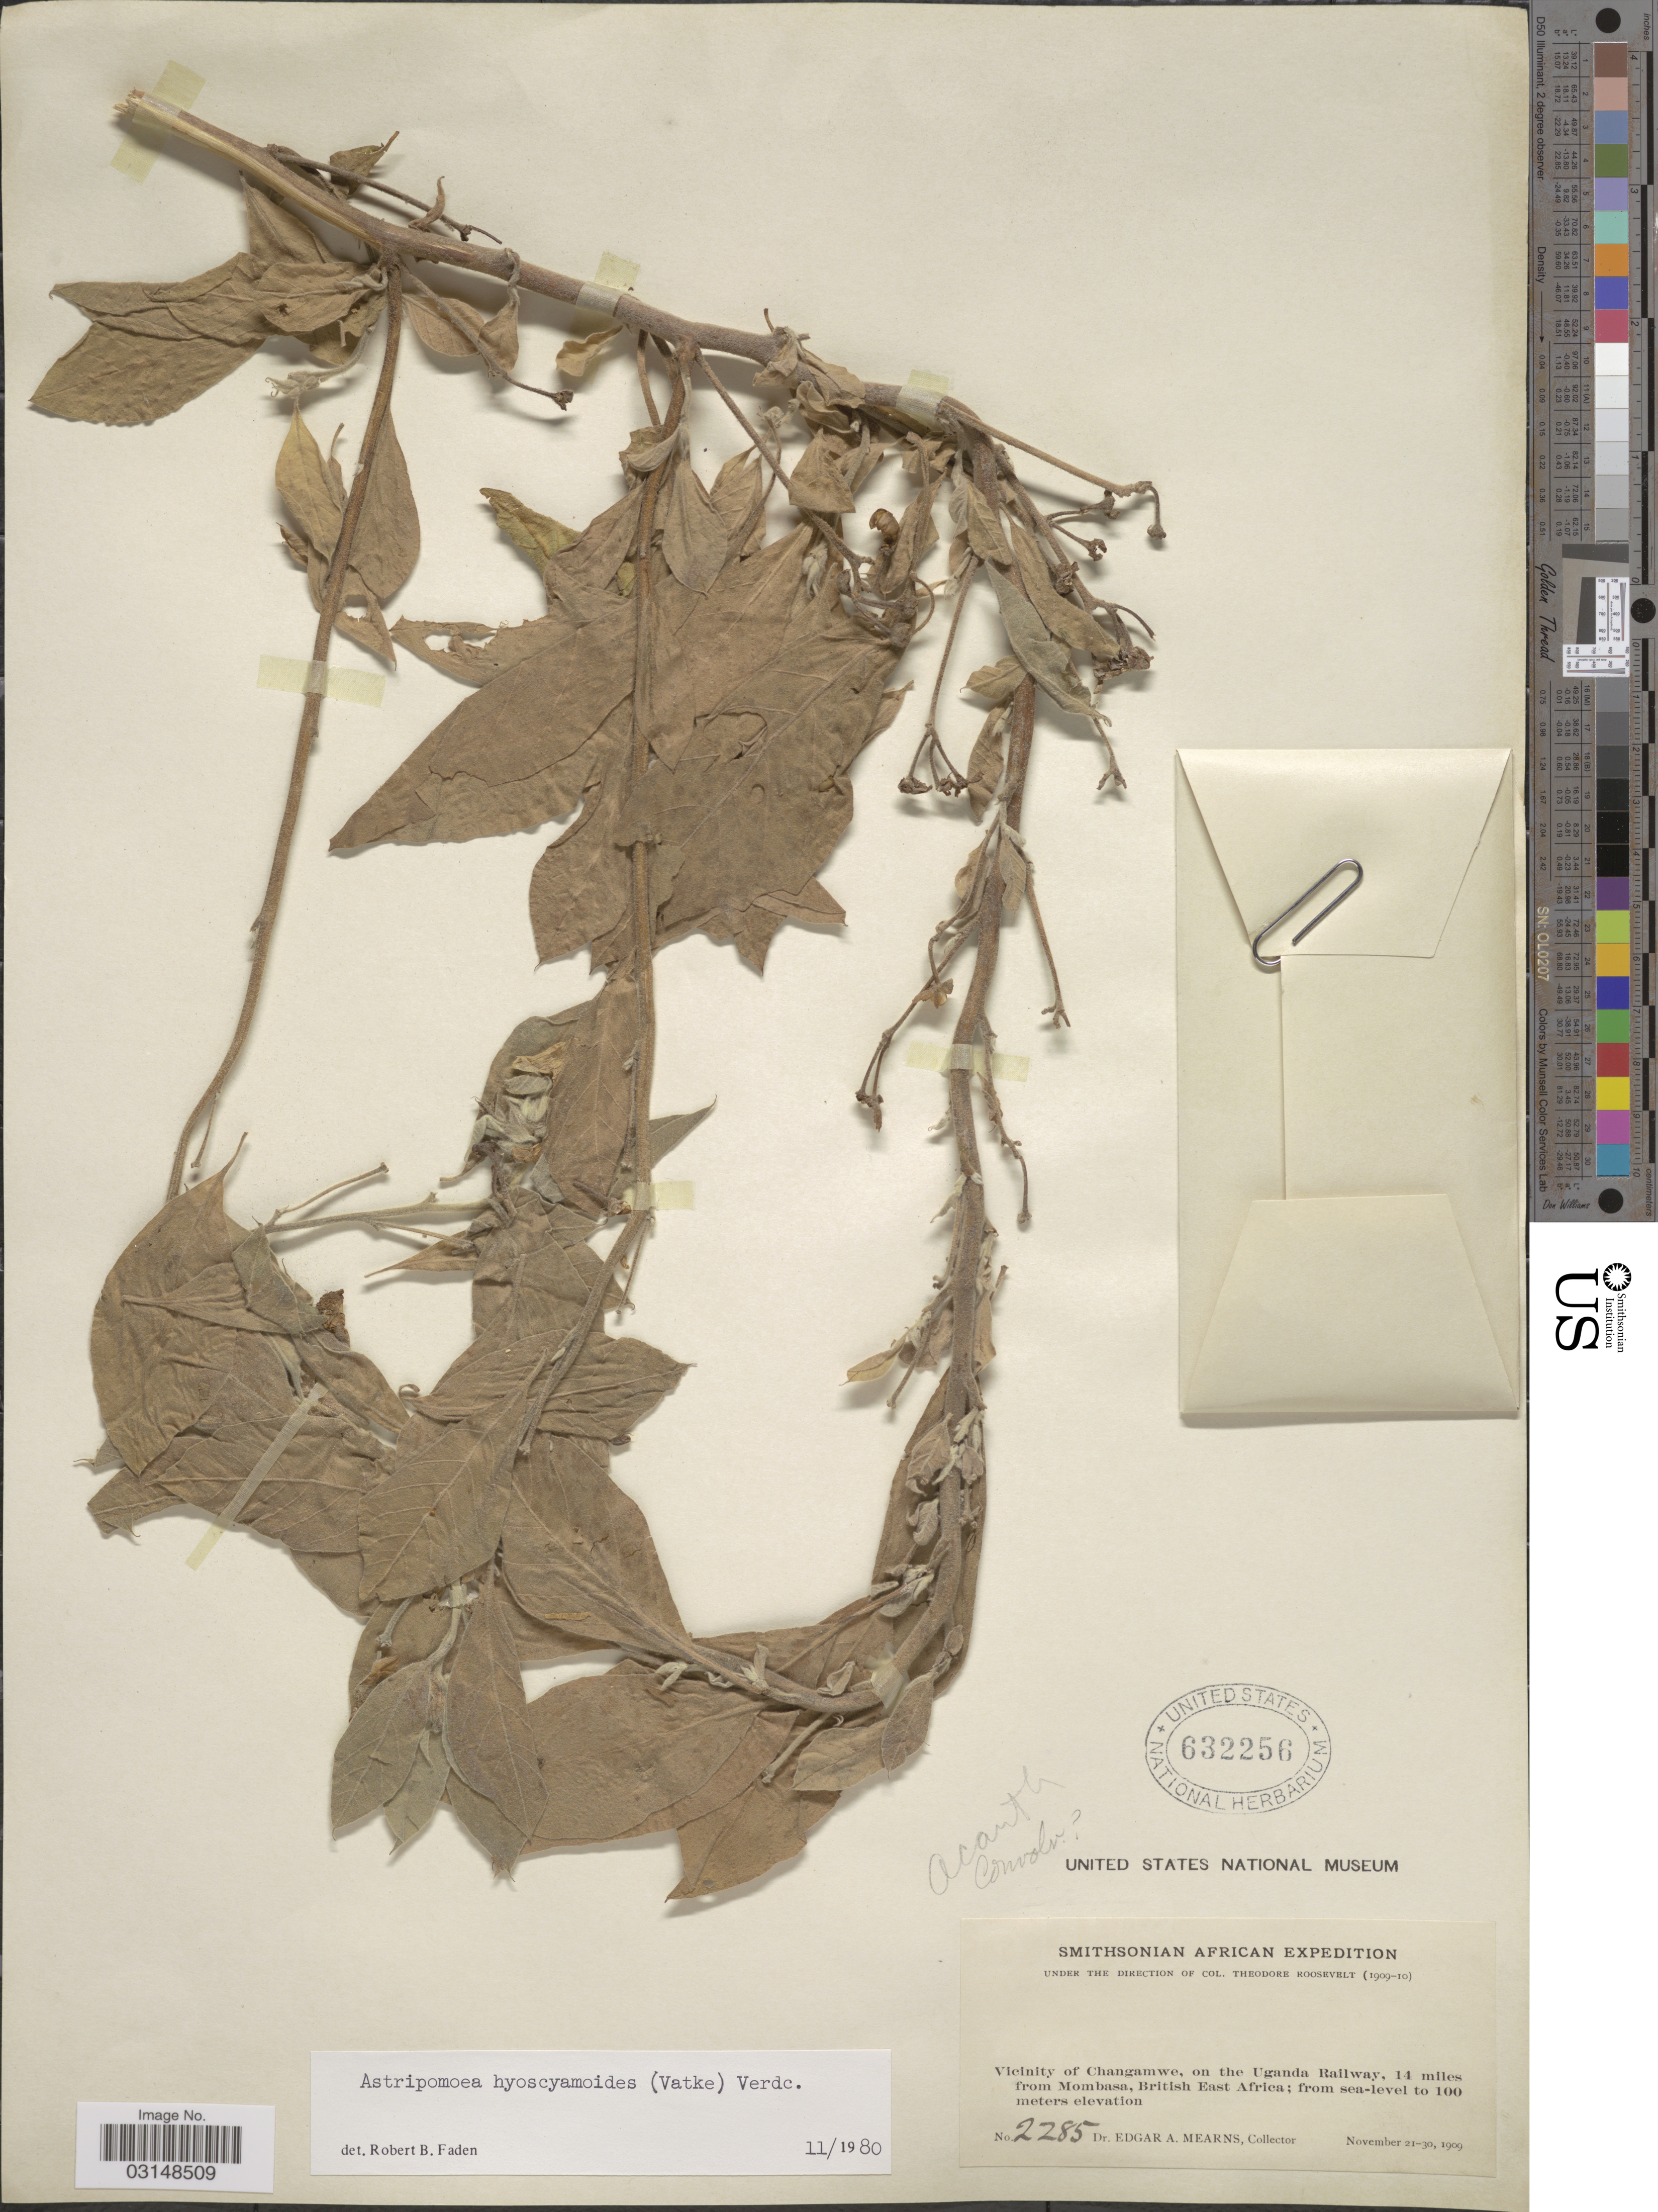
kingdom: Plantae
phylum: Tracheophyta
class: Magnoliopsida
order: Solanales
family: Convolvulaceae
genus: Astripomoea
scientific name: Astripomoea hyoscamoides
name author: (Vatke) Verdc.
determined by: Faden, Robert B., (US), Smithsonian Institution - National Museum of Natural History (UNITED STATES)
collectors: E. A. Mearns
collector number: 2285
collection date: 1909-11-21/1909-11-30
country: Uganda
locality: Vicinity of Changamwe, on the Uganda Railway, 14 miles from Mombasa, British East Africa.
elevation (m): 0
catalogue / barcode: US 632256